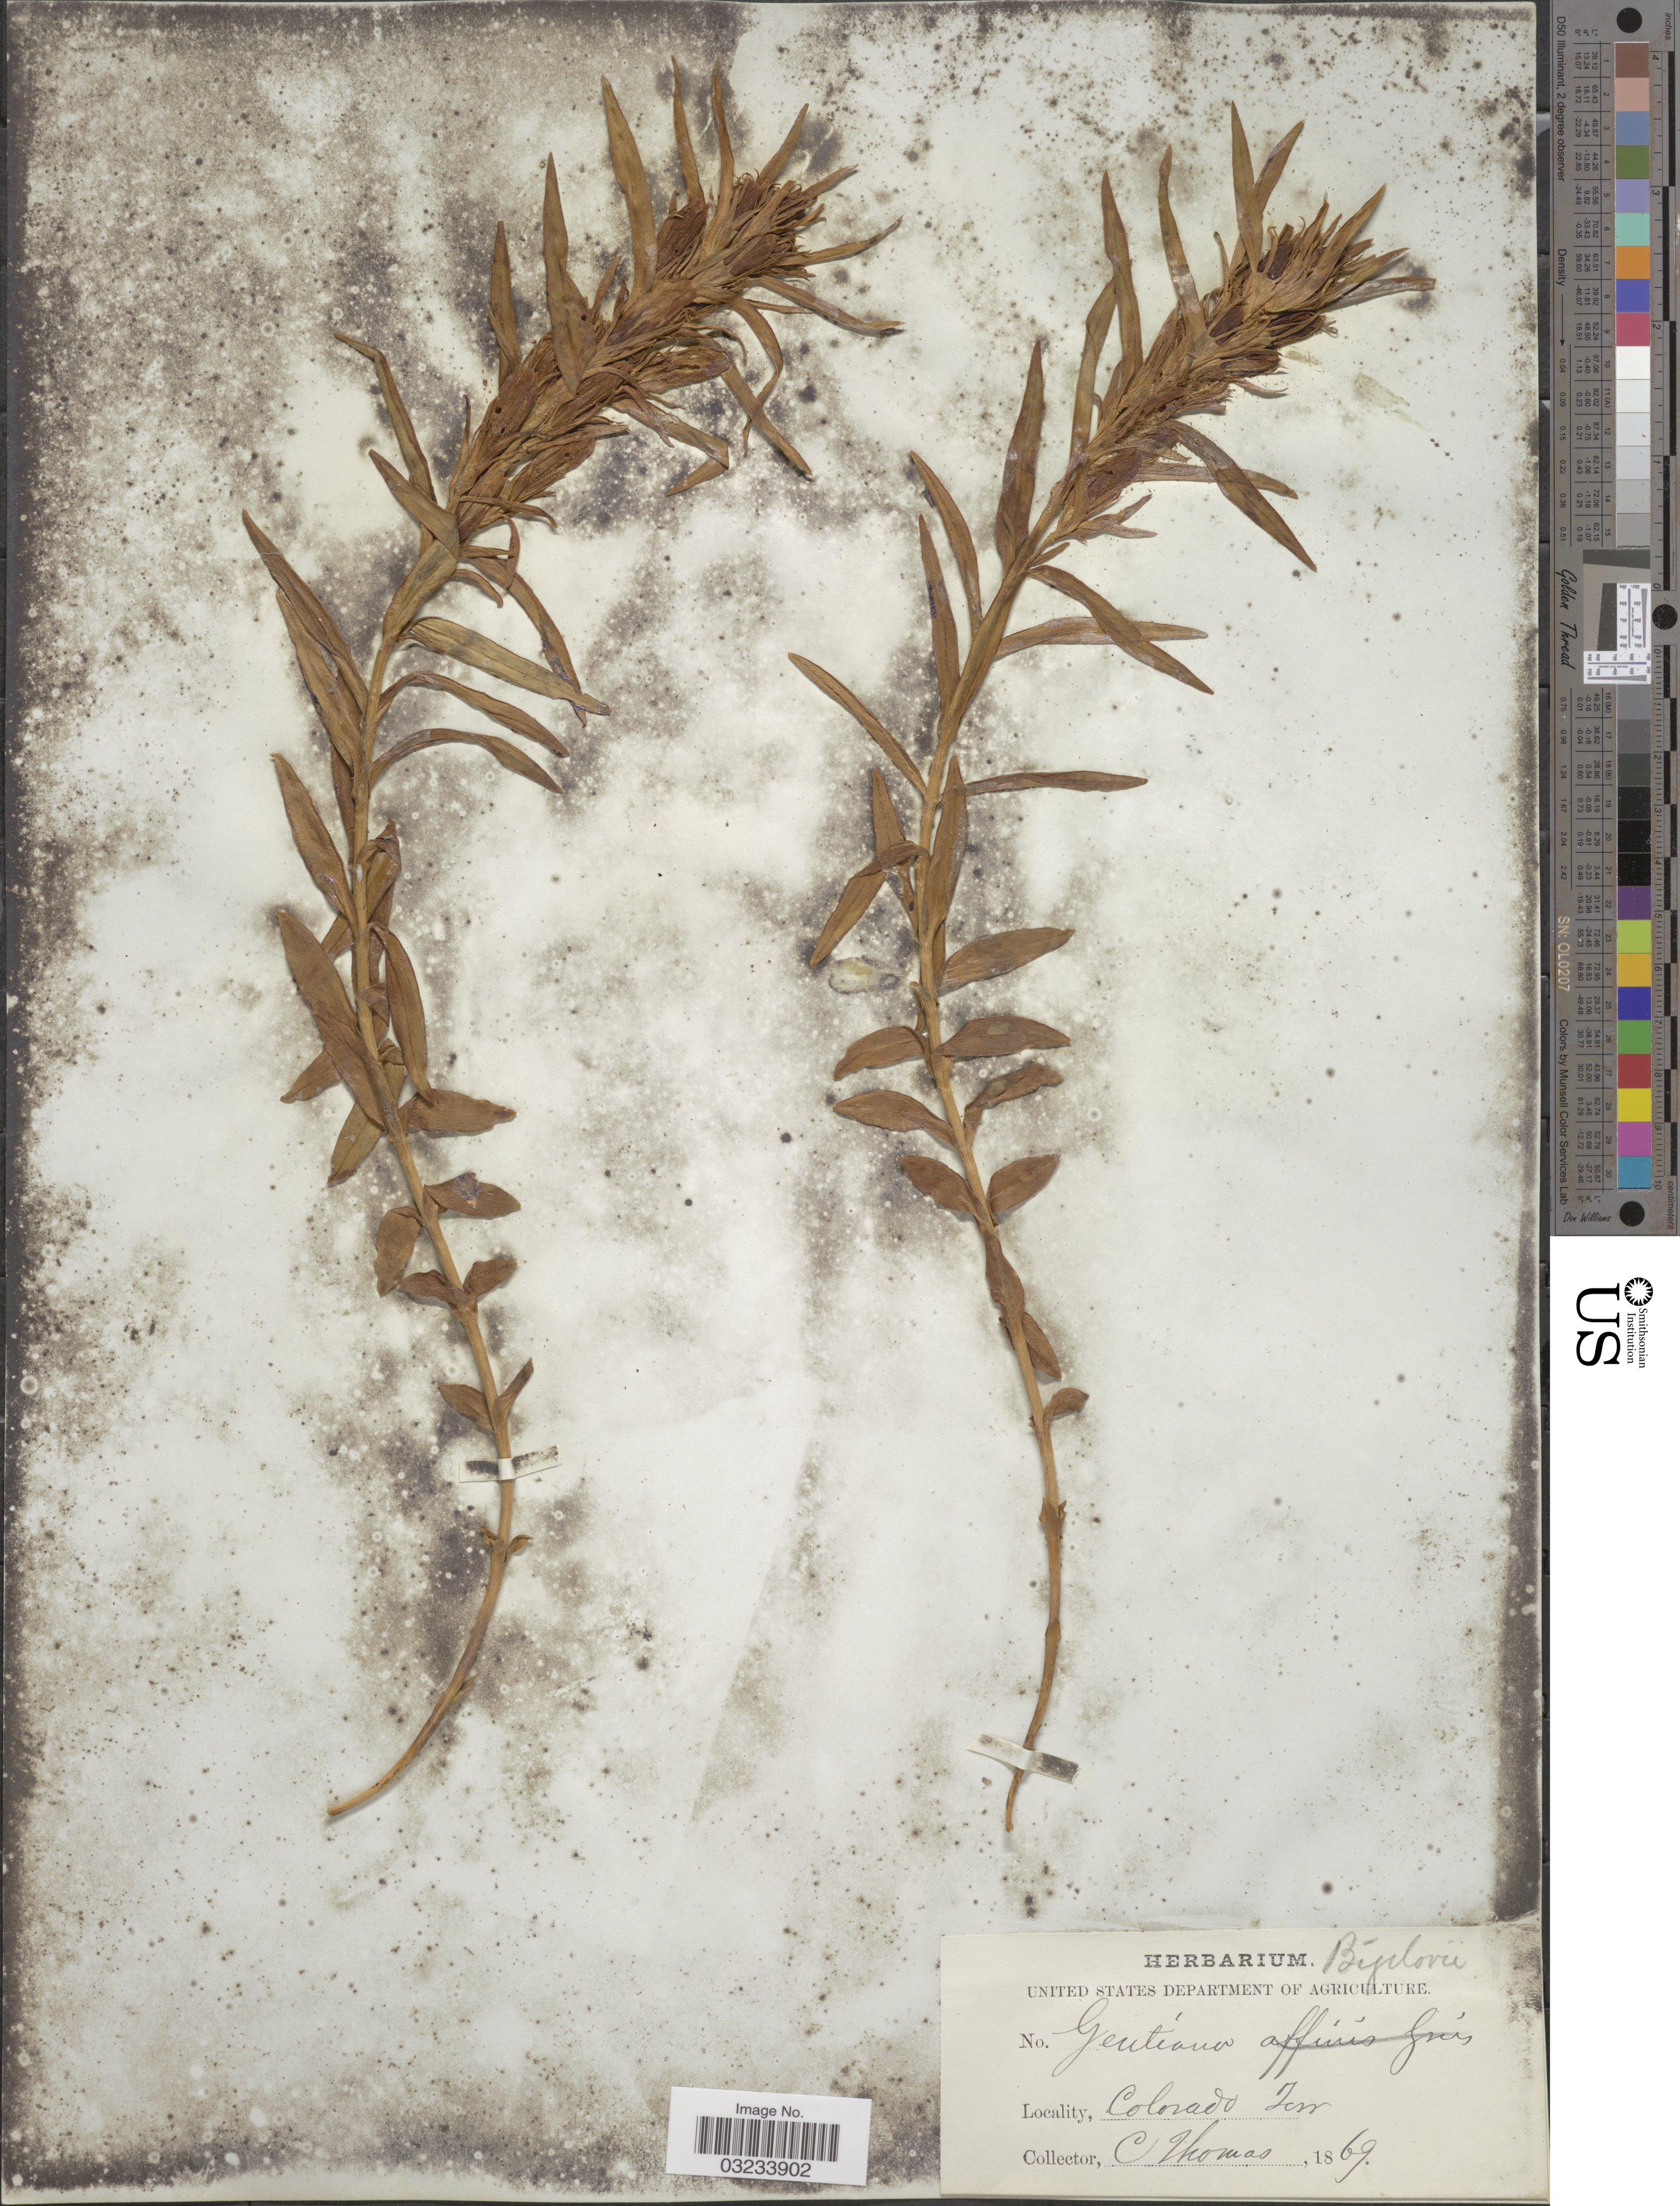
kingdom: Plantae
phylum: Tracheophyta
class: Magnoliopsida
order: Gentianales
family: Gentianaceae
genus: Gentiana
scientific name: Gentiana bigelovii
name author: A. Gray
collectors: C. Thomas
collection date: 1869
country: United States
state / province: Colorado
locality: Colorado Terr.